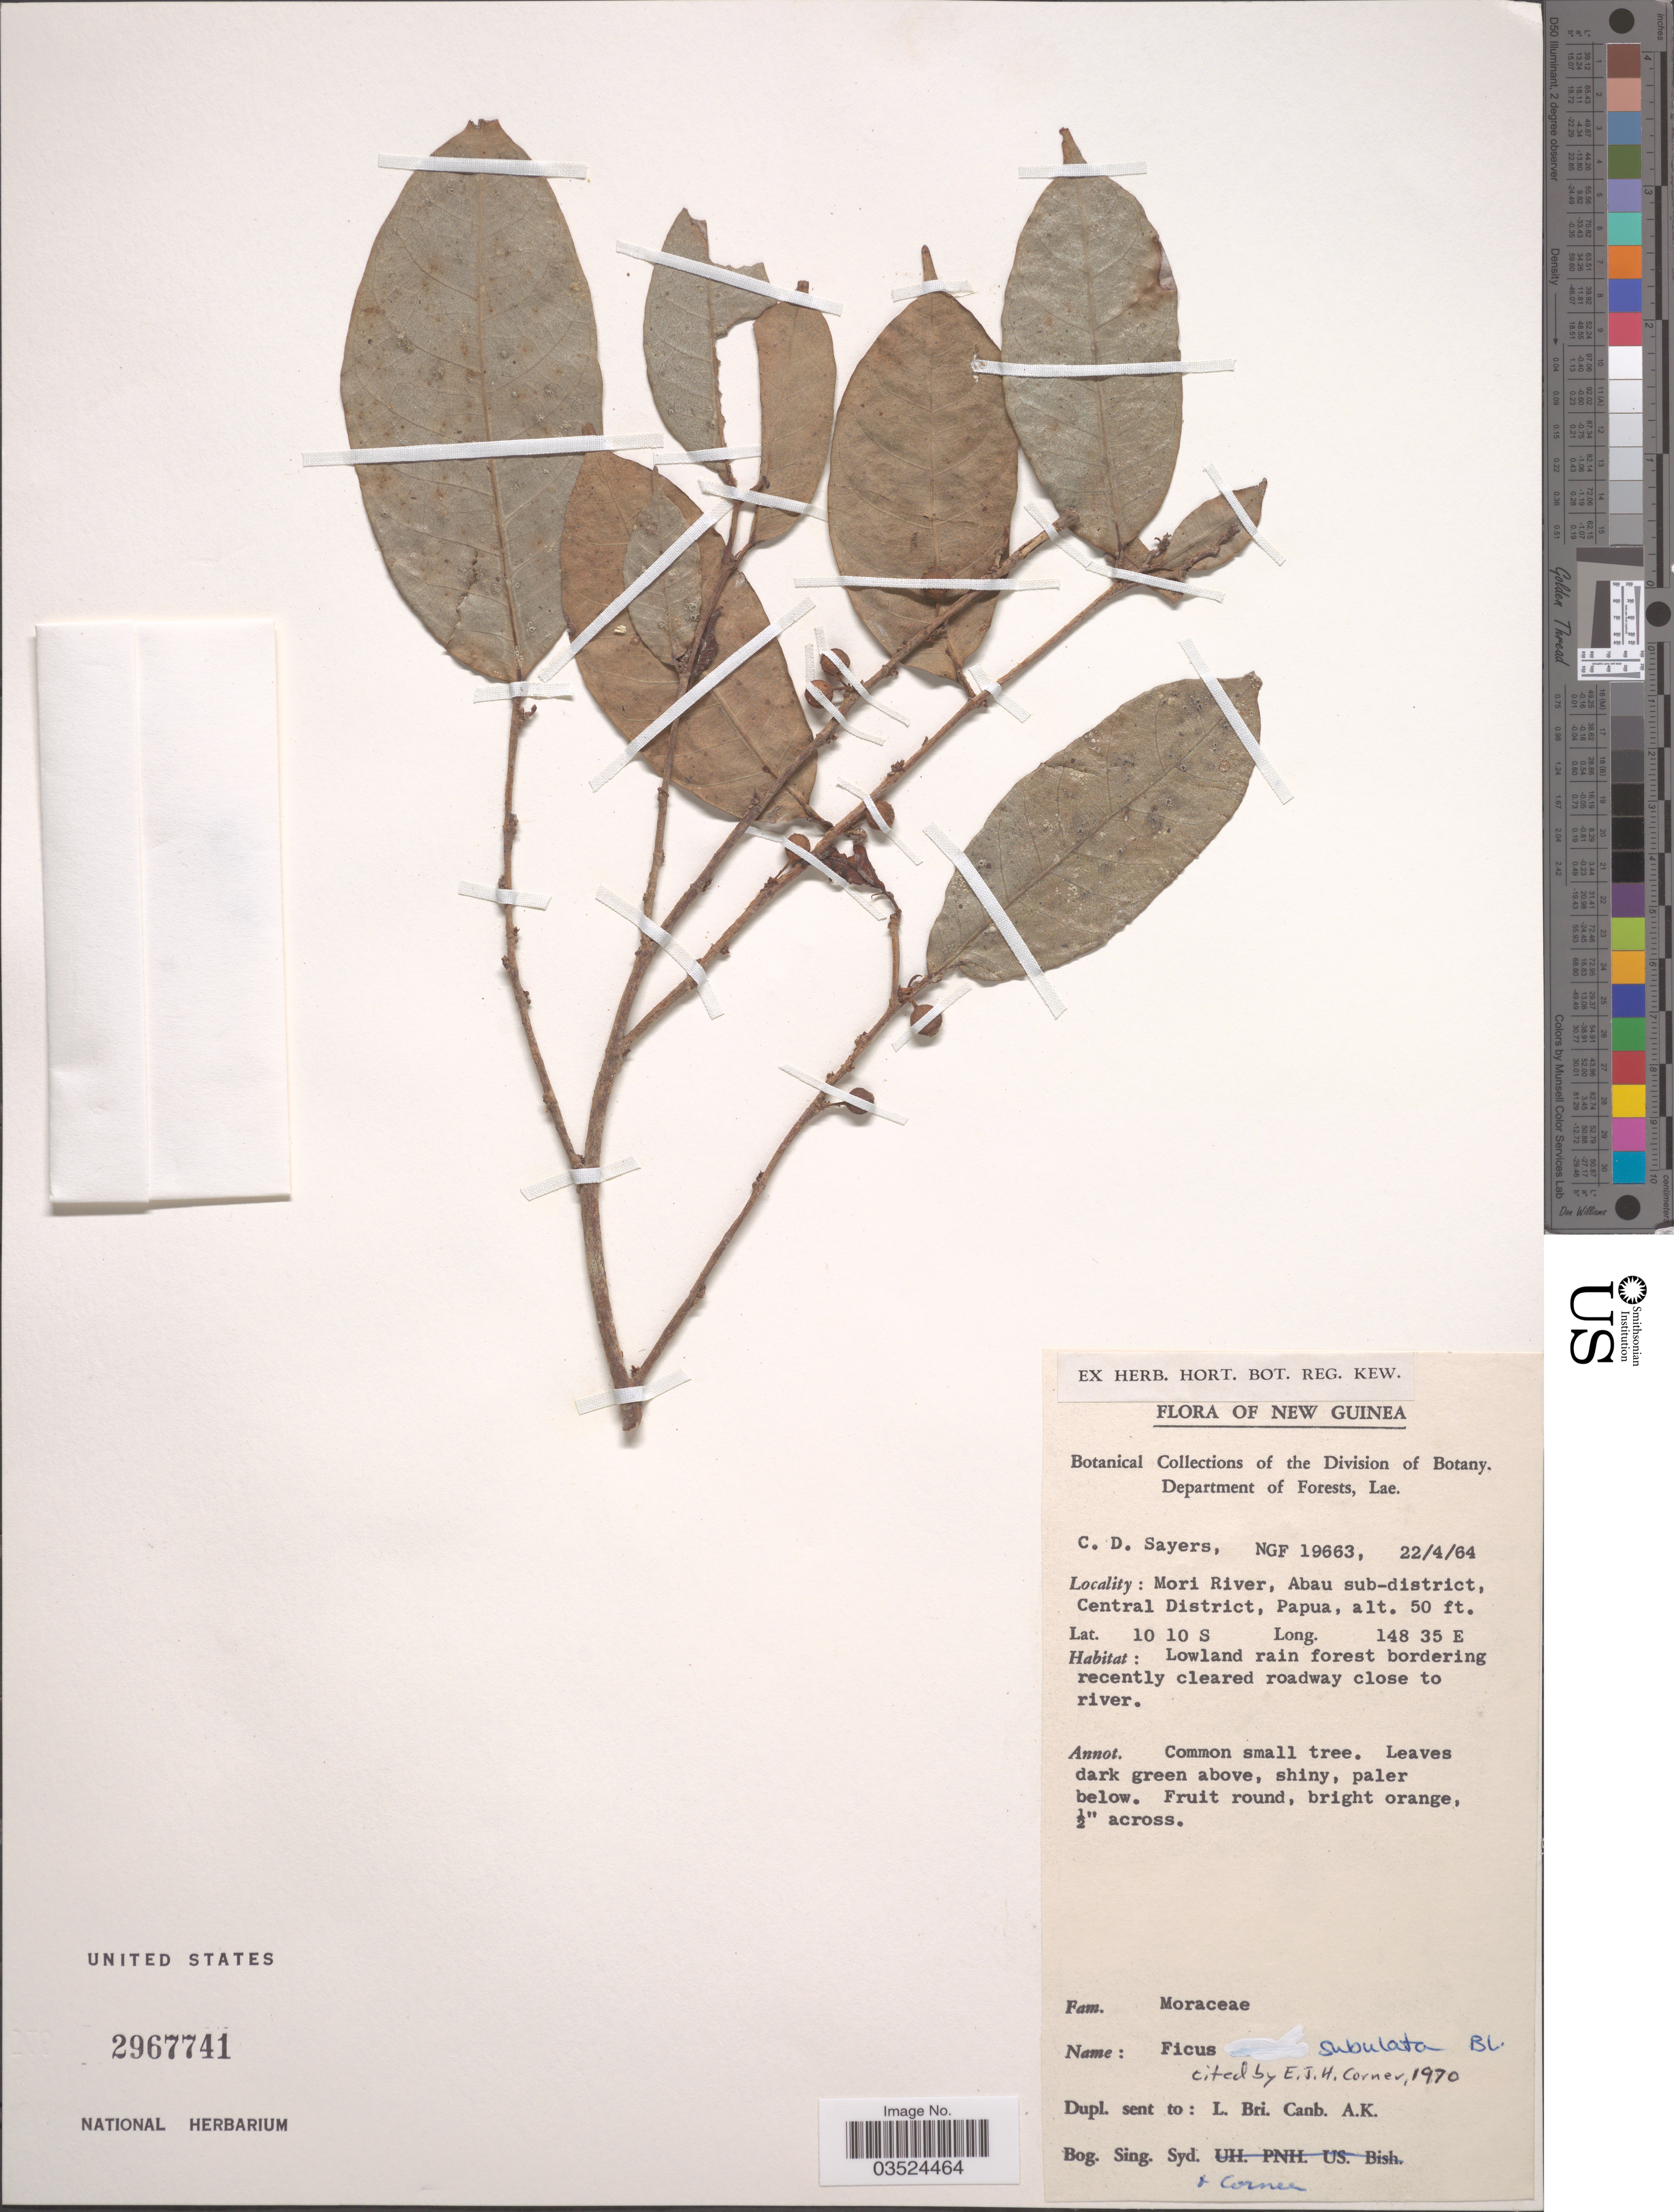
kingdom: Plantae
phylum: Tracheophyta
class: Magnoliopsida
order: Rosales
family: Moraceae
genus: Ficus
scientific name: Ficus subulata var. subulata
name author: Blume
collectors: C. Sayers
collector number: NGF19663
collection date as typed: Transcribed d/m/y: 22/4/64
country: Papua New Guinea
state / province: Central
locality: New Guinea. Mori River, Abau sub-district, Central District, Papua.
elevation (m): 15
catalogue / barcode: US 2967741